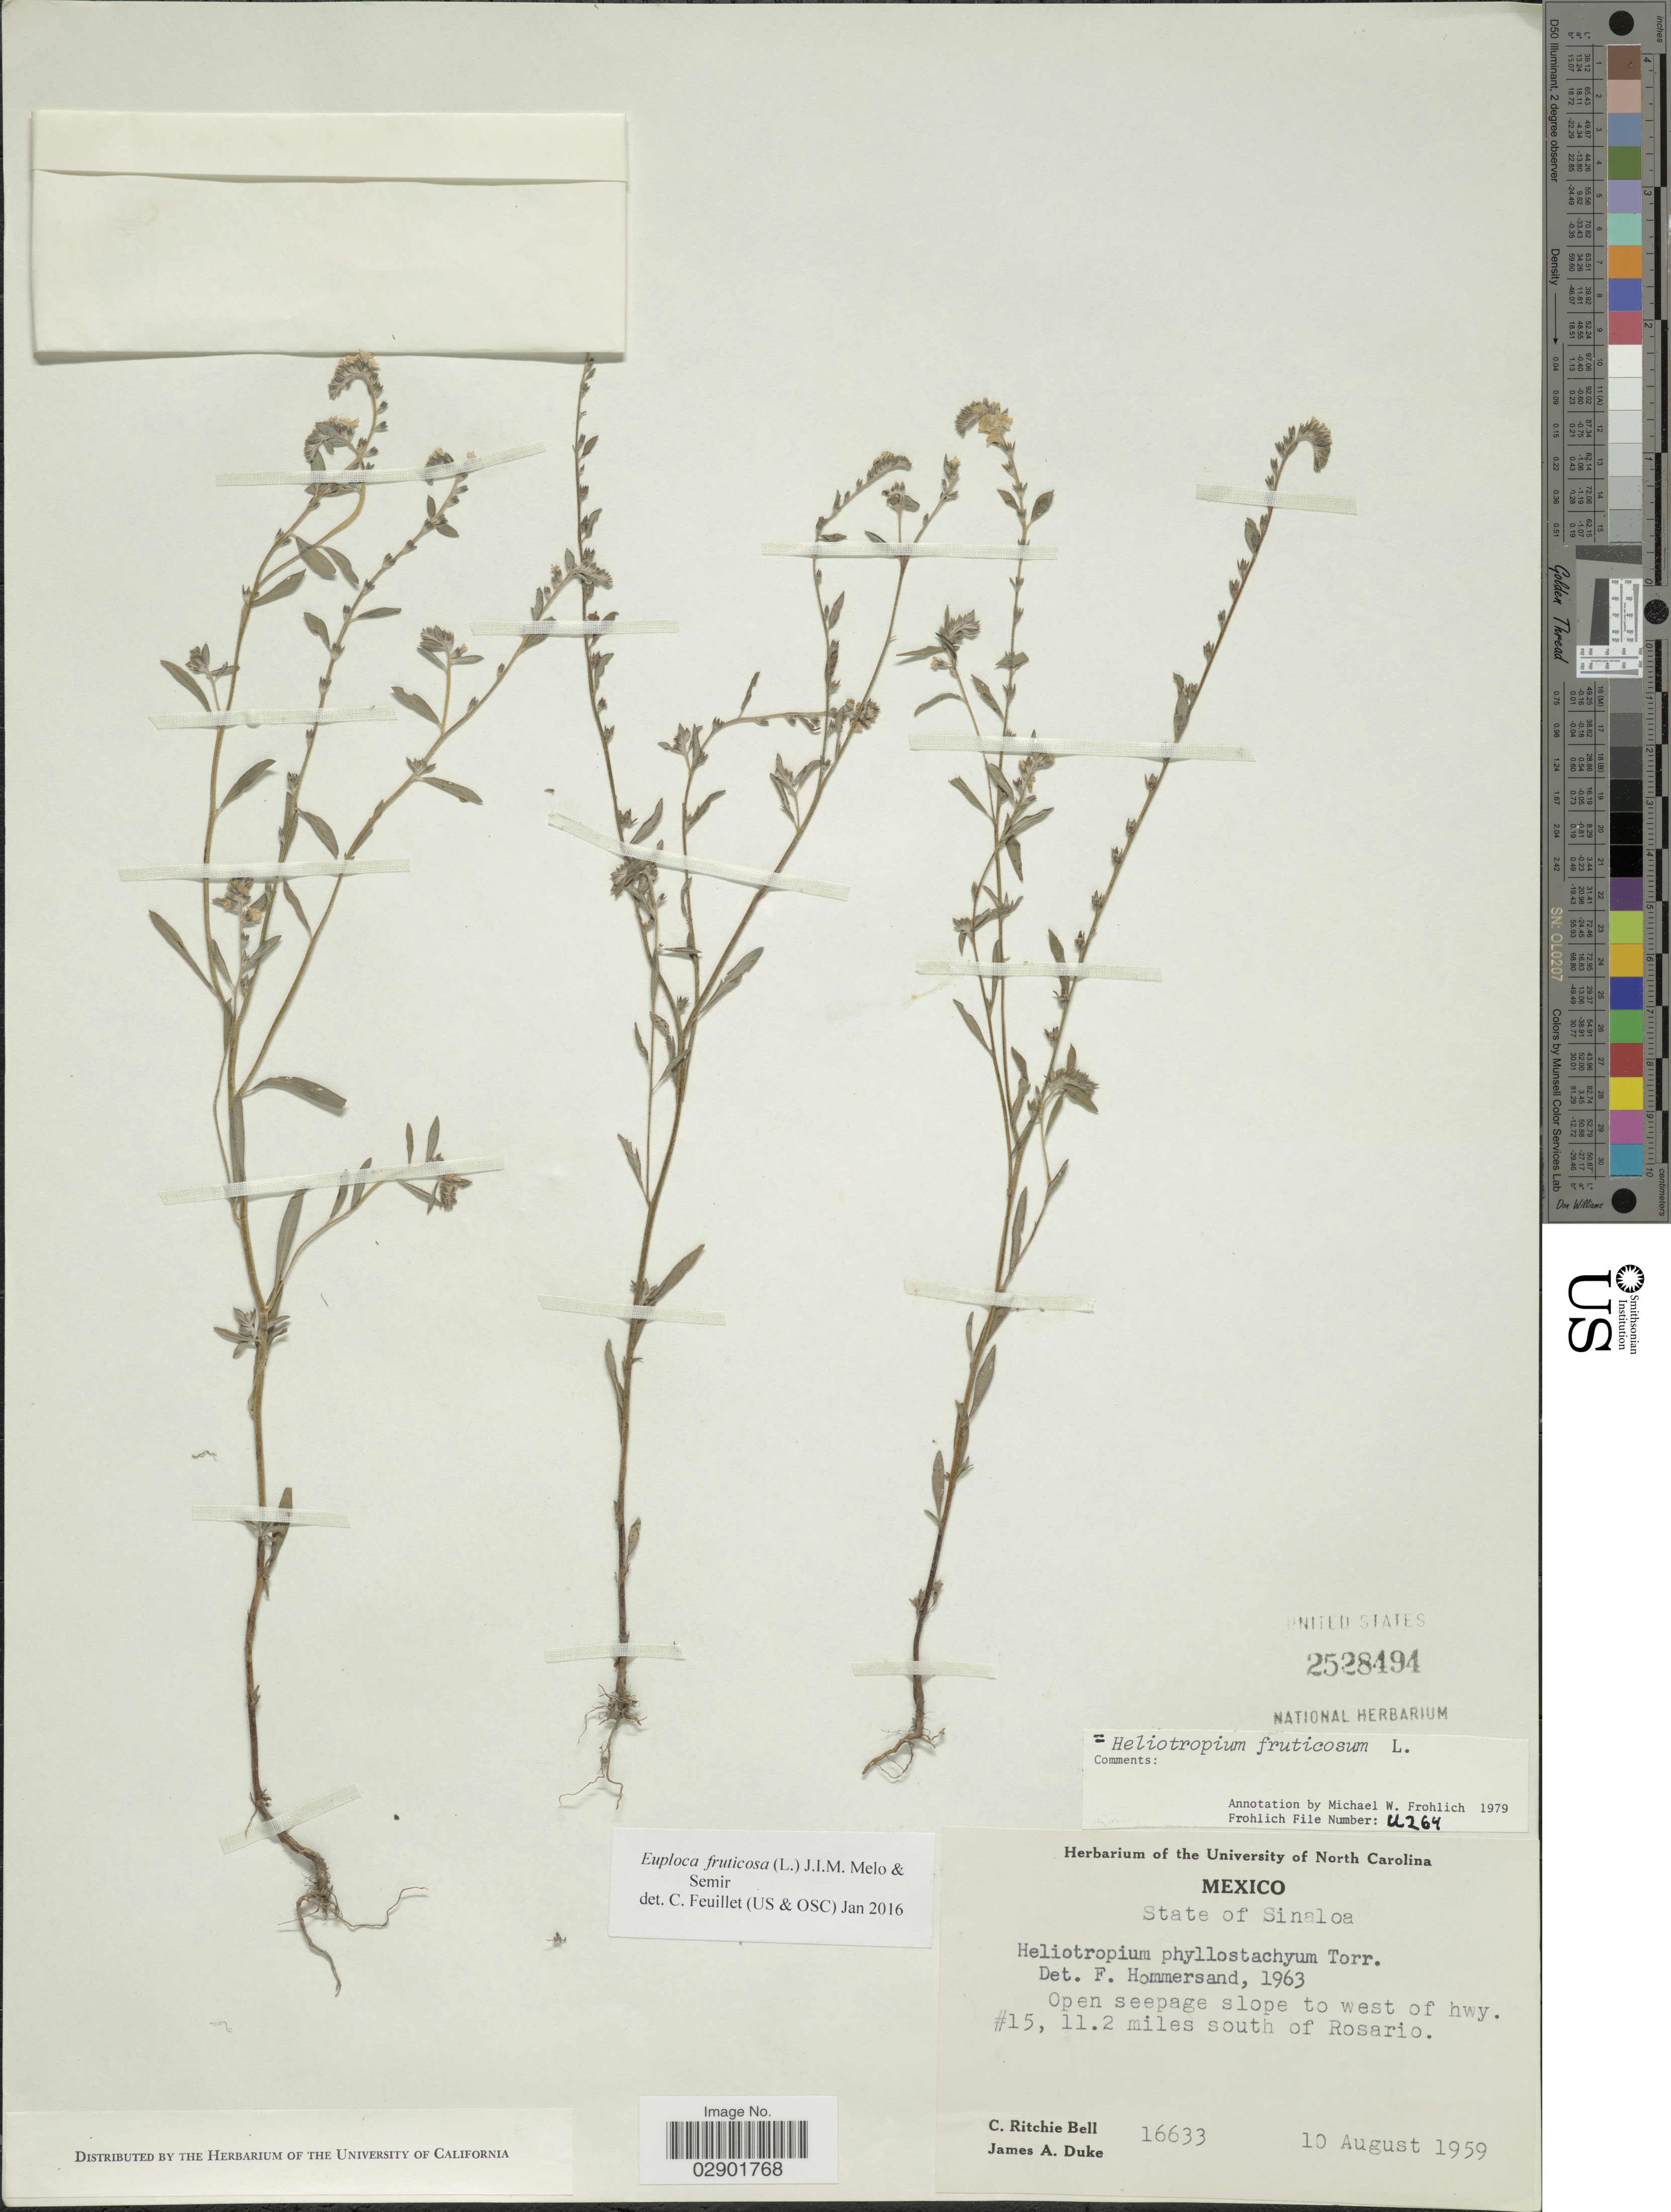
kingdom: Plantae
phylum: Tracheophyta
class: Magnoliopsida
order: Boraginales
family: Heliotropiaceae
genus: Euploca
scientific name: Euploca fruticosa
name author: (L.) J.I.M. Melo & Semir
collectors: C. R. Bell & J. A. Duke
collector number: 16633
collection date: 1959-08-10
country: Mexico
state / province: Sinaloa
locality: Open seepage slope to west of hwy. #15, 11.2 miles south of Rosario.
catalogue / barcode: US 2528494